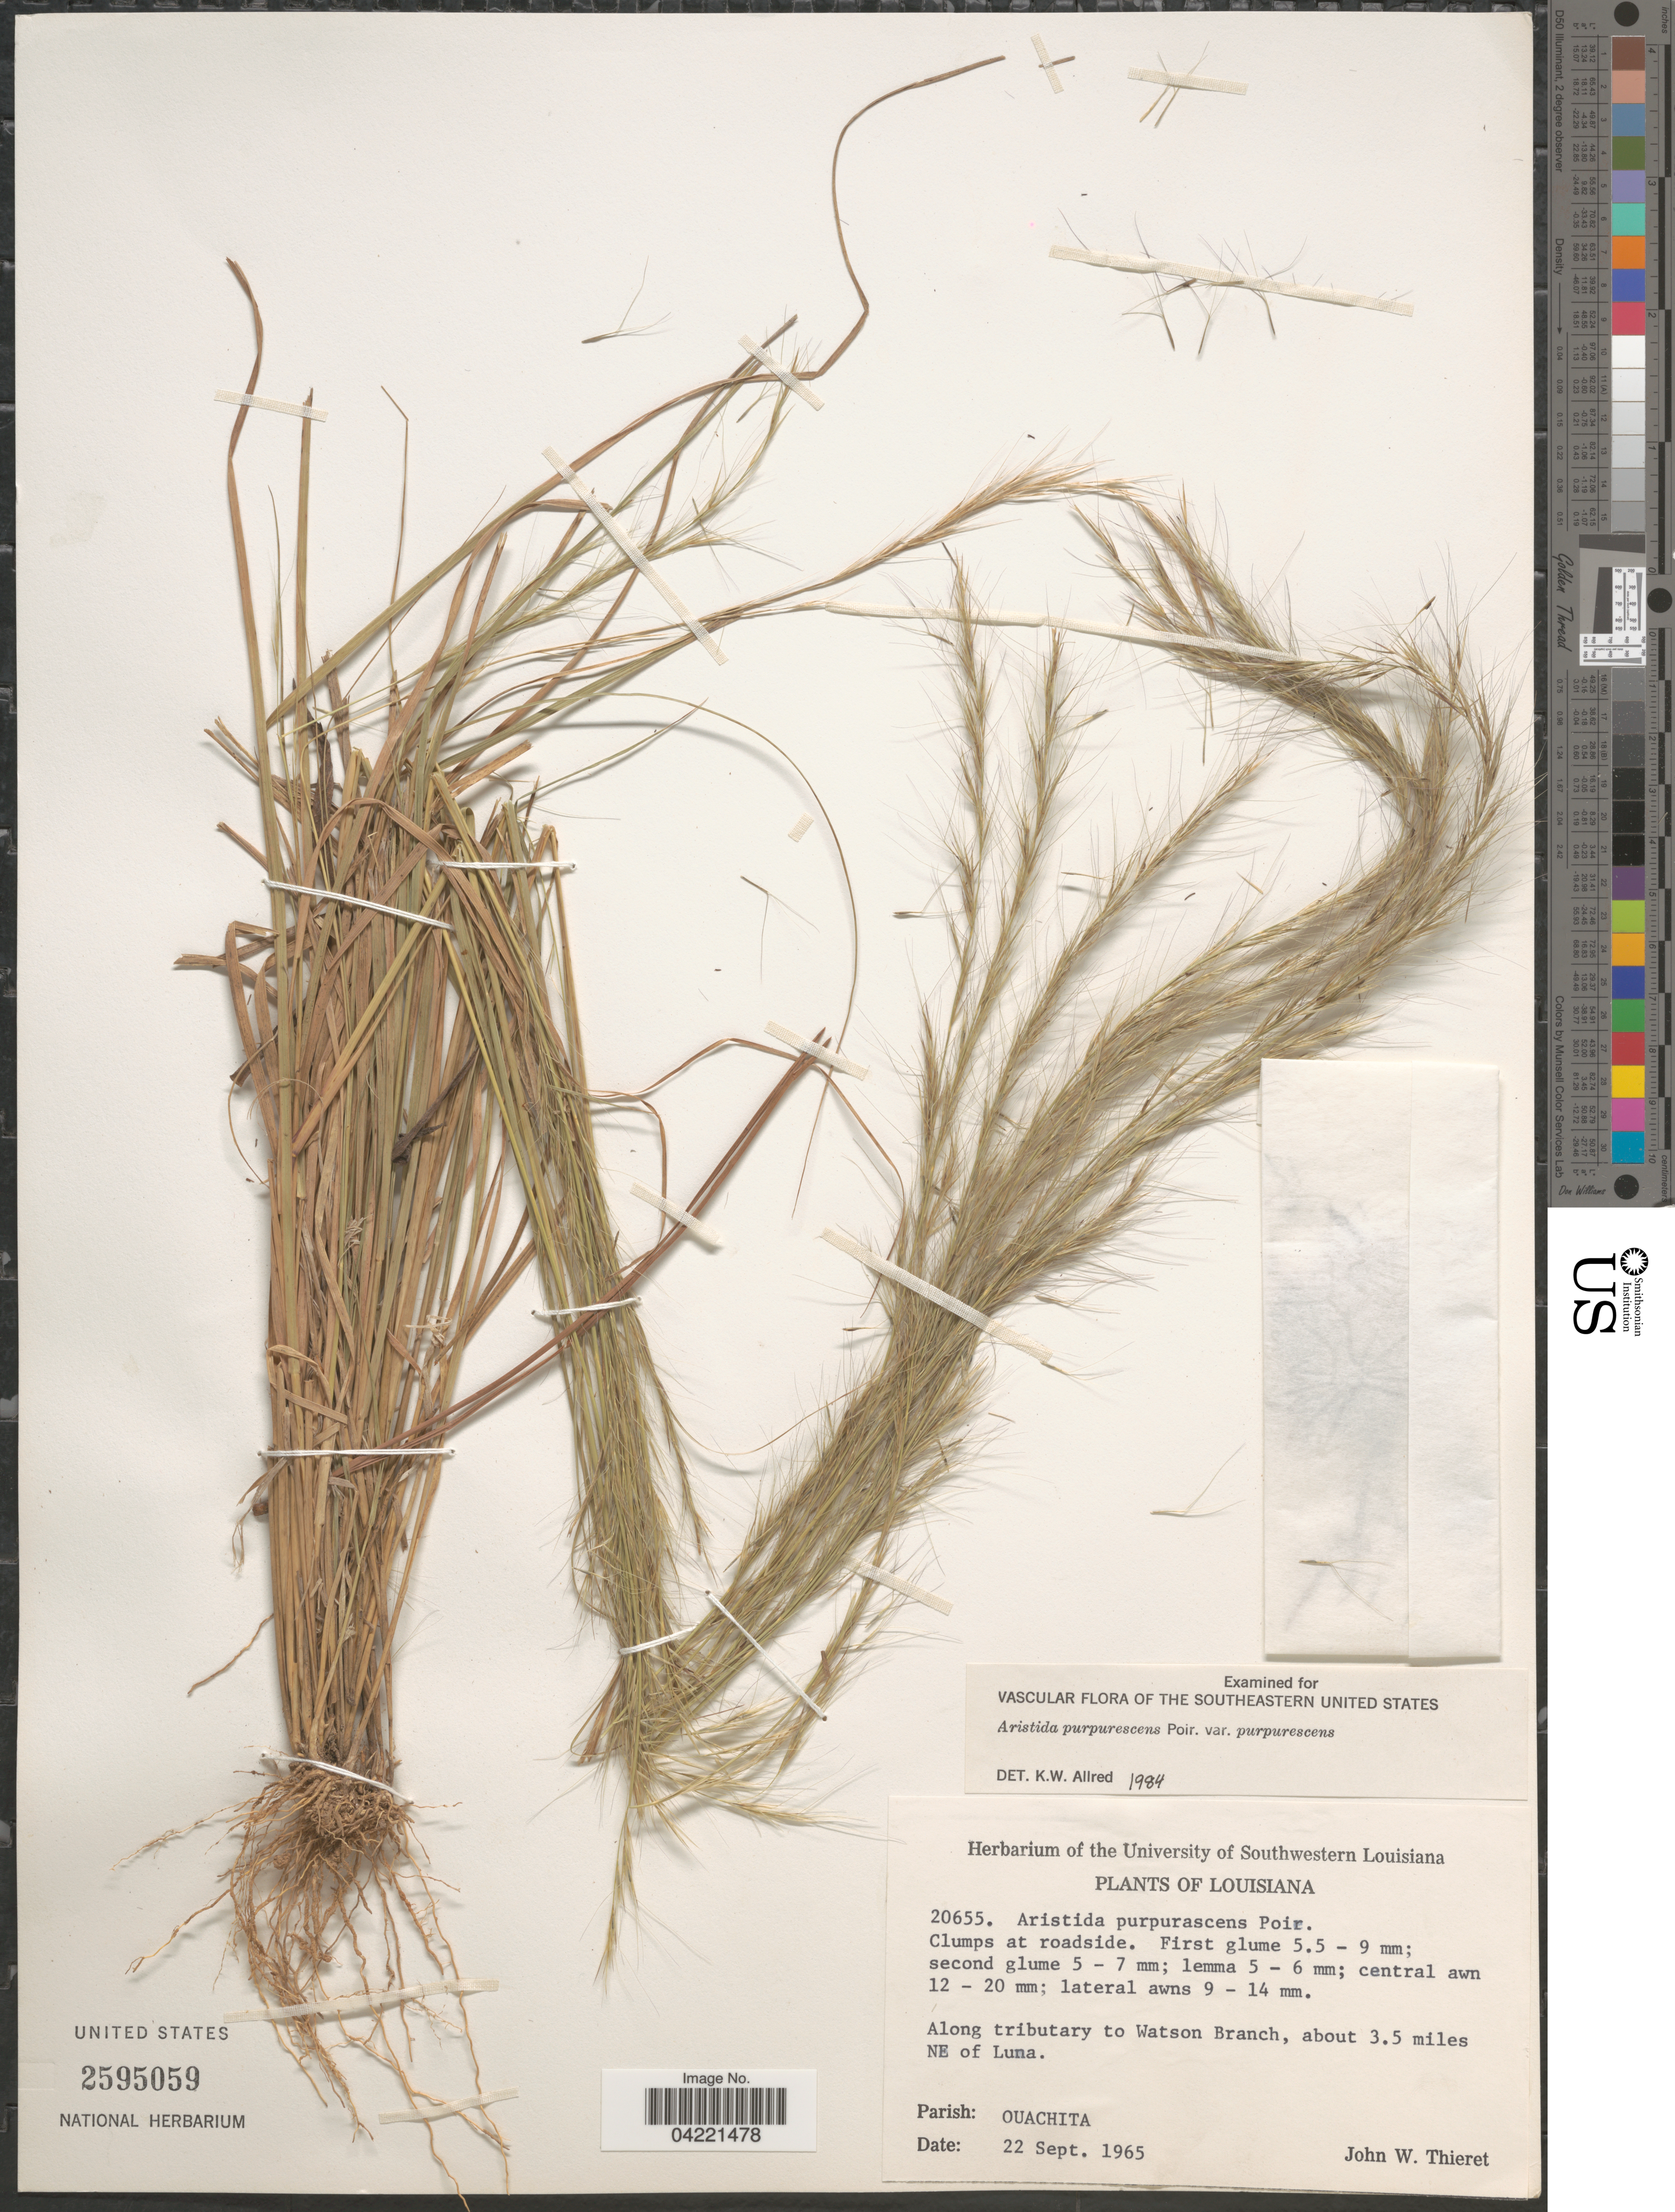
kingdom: Plantae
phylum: Tracheophyta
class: Liliopsida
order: Poales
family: Poaceae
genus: Aristida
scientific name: Aristida purpurascens var. purpurescens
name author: Poir.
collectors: J. W. Thieret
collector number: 20655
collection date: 1965-09-22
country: United States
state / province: Louisiana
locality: At roadside. Along tributary to Watson Branch, about 3.5 miles NE of Luna. Parish: Ouachita.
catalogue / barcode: US 2595059